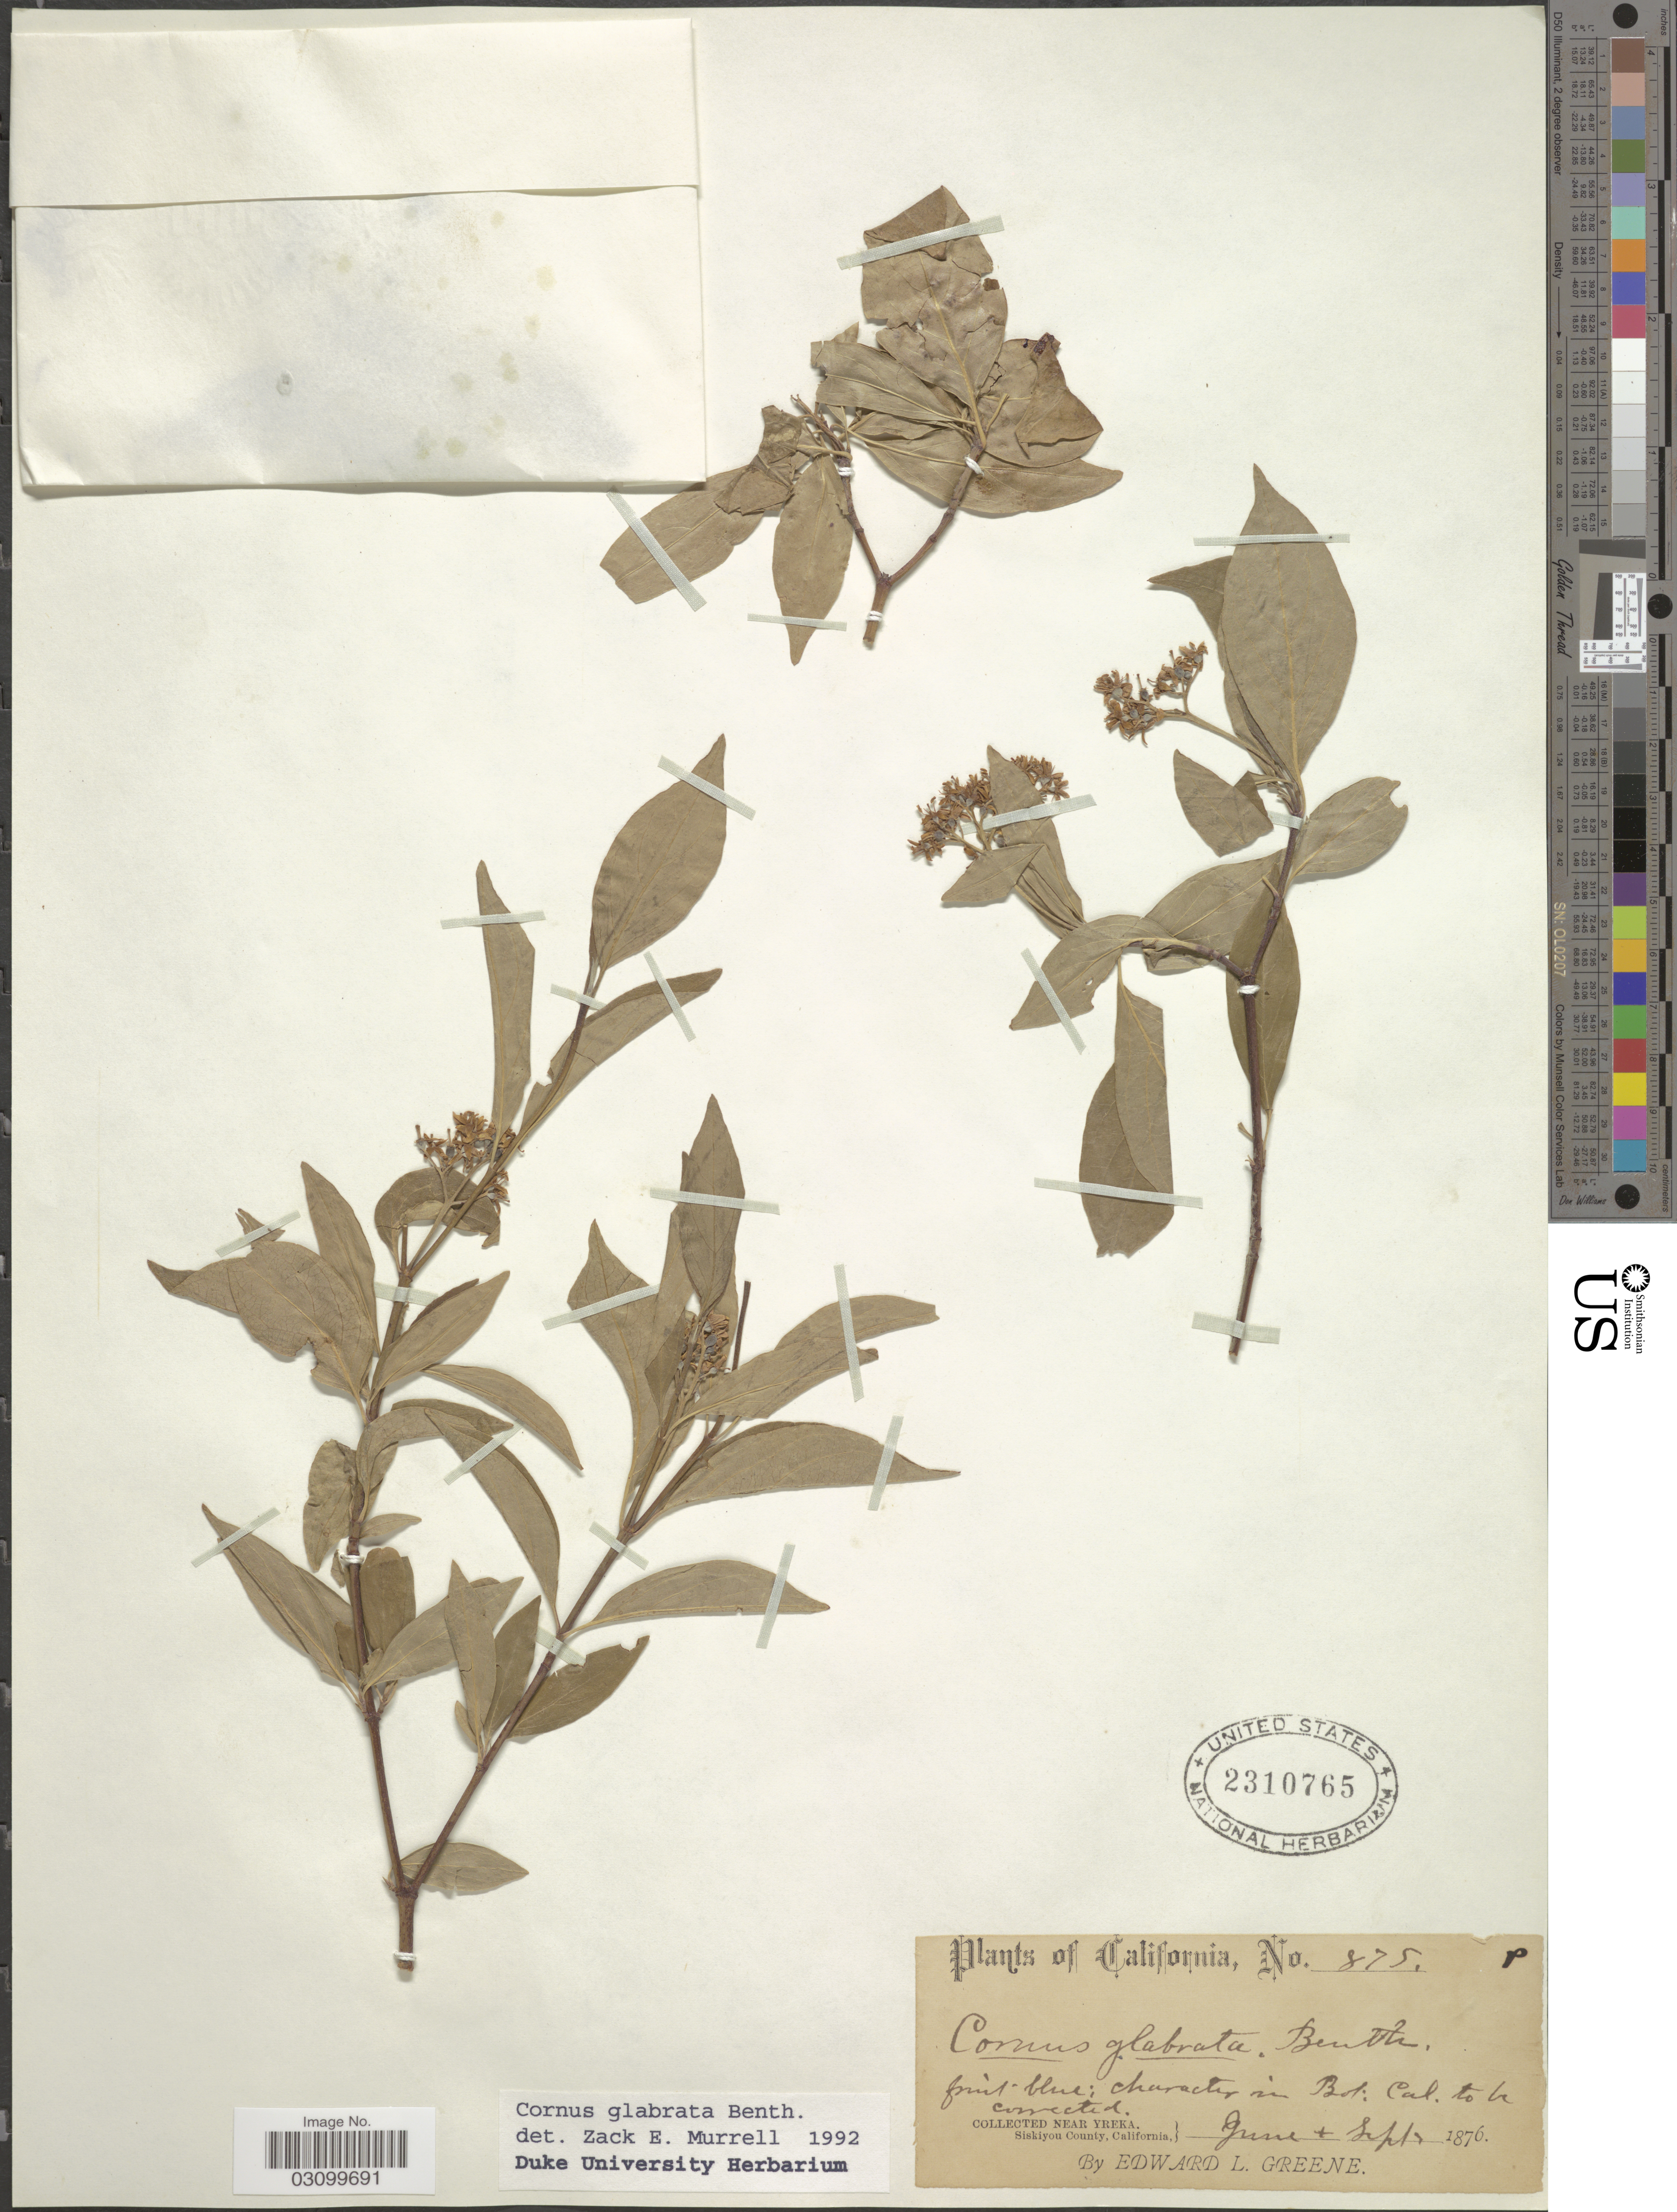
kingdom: Plantae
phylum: Tracheophyta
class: Magnoliopsida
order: Cornales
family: Cornaceae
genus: Cornus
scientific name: Cornus glabrata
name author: Benth.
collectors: E. L. Greene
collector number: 875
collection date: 1876-06/1876-09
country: United States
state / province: California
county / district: Siskiyou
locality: Near Yreka. Siskiyou County.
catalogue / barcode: US 2310765